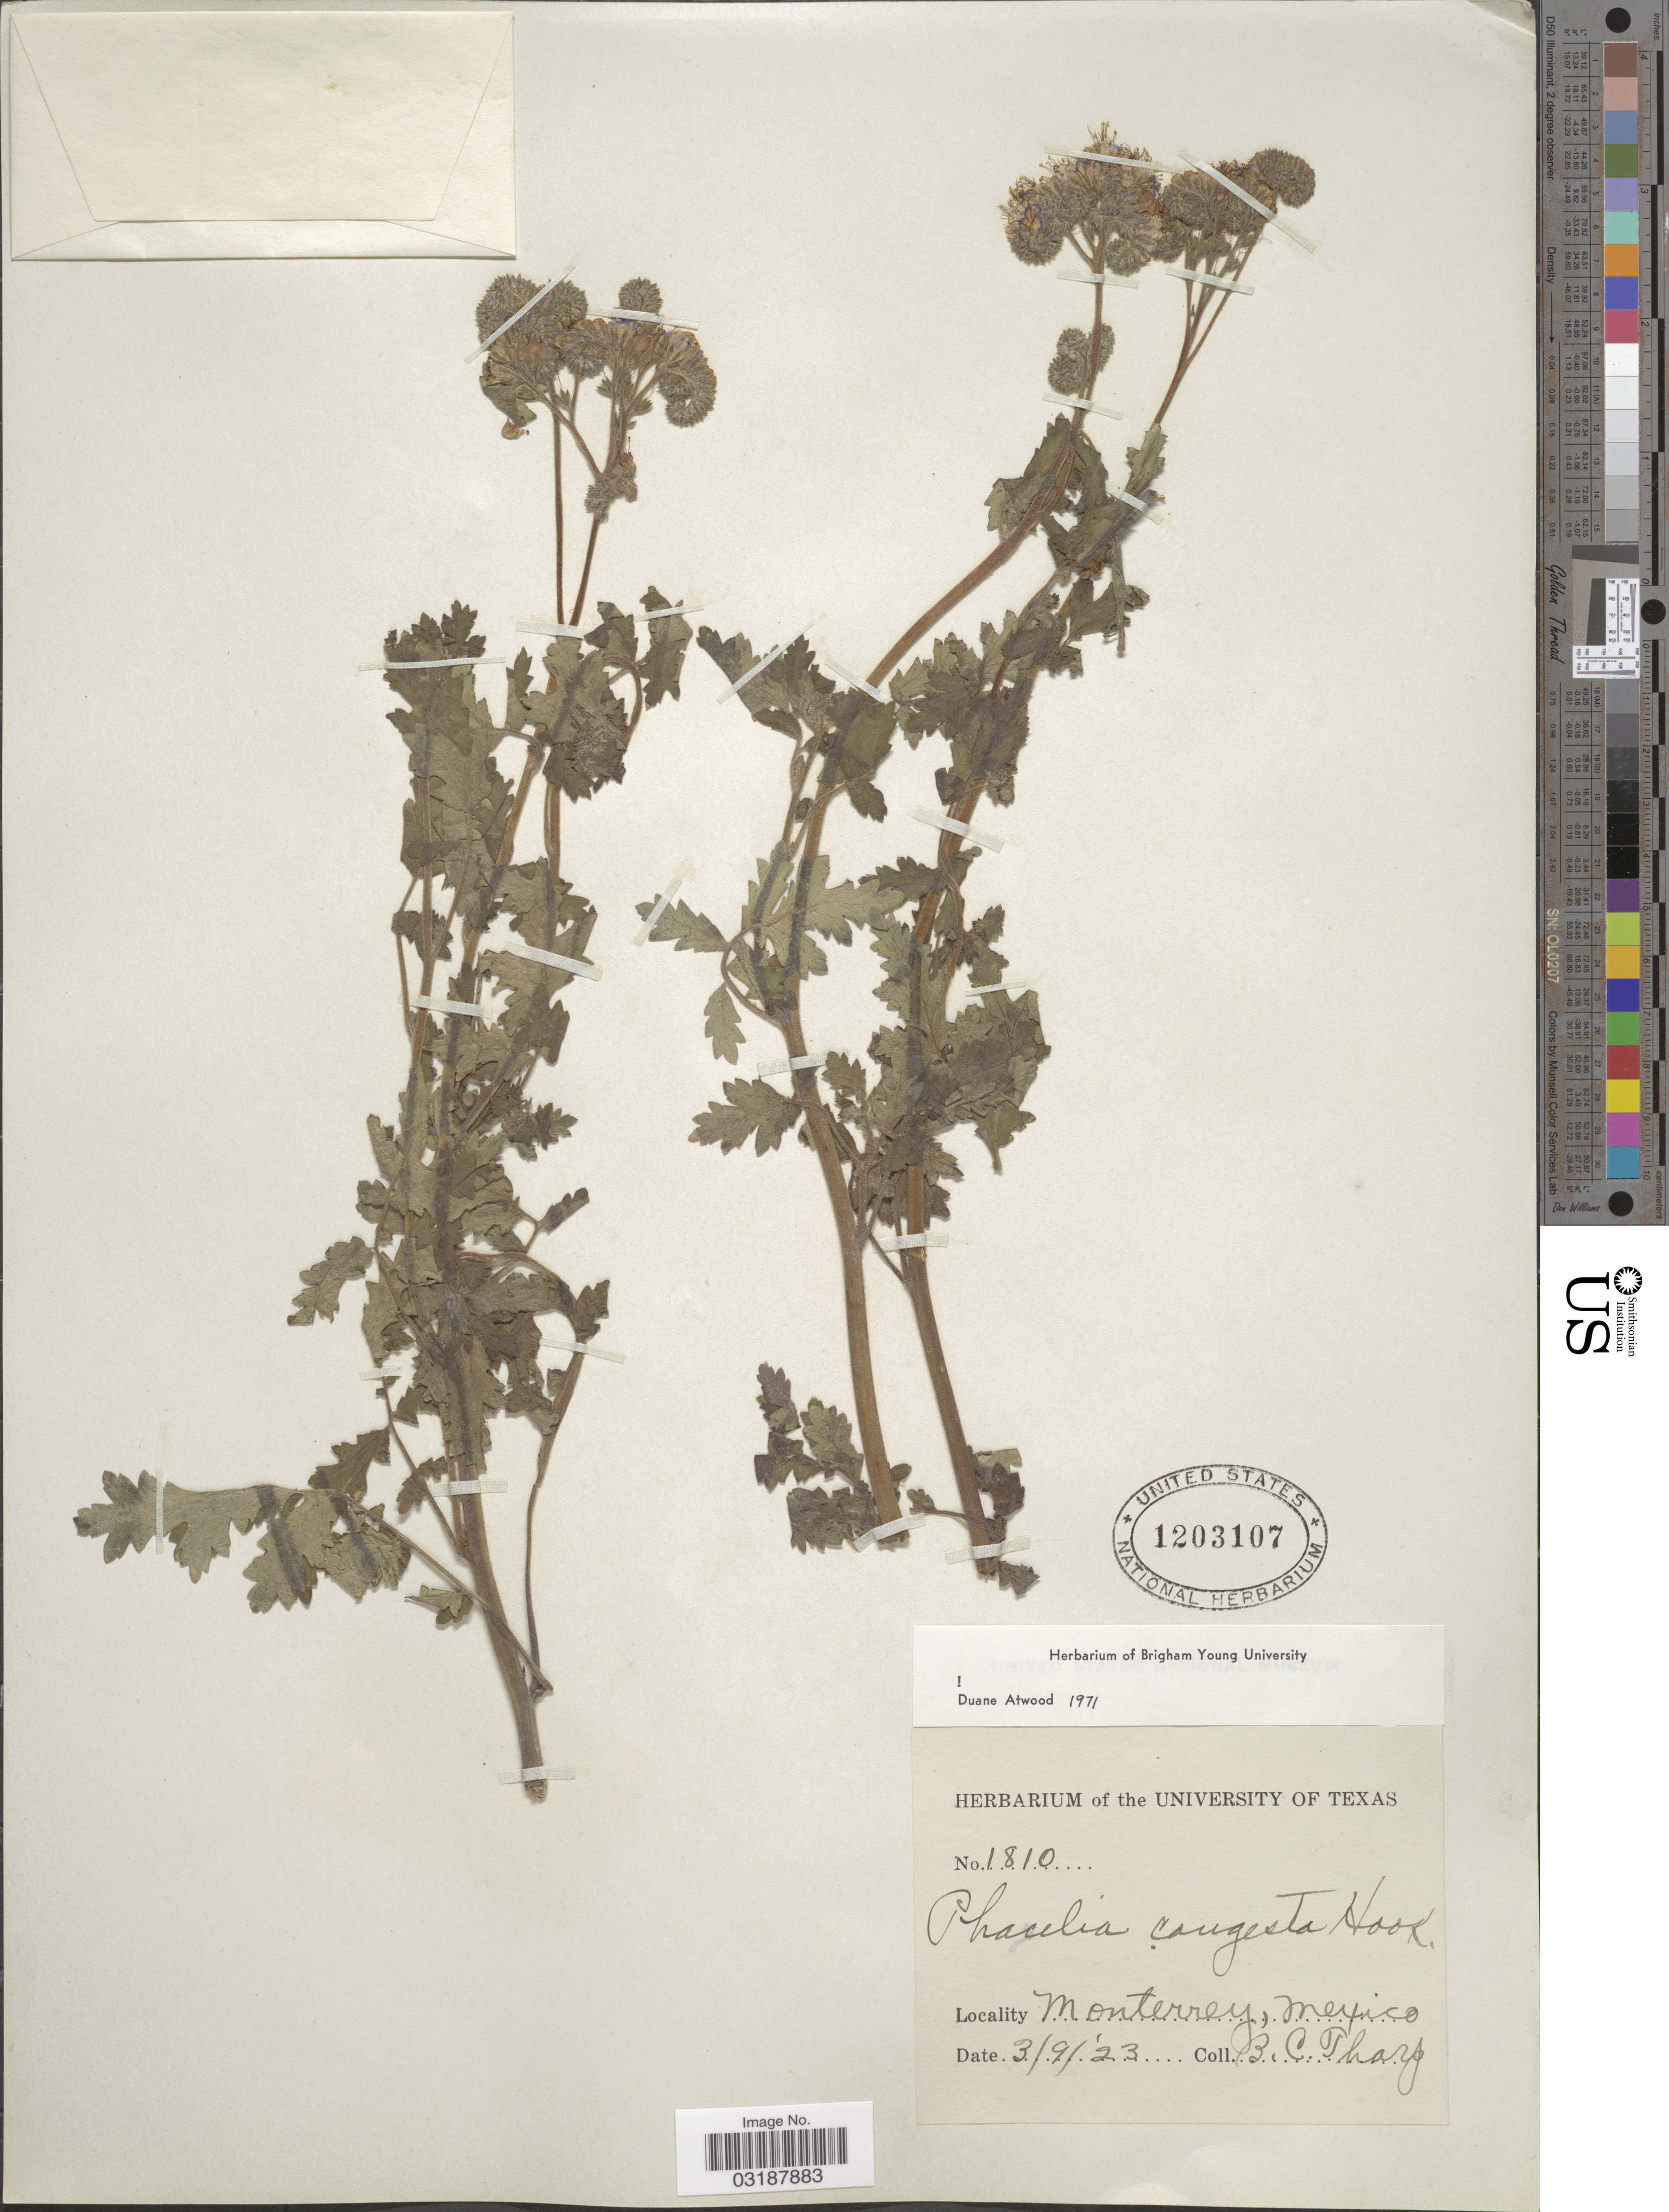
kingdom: Plantae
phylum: Tracheophyta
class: Magnoliopsida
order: Boraginales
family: Hydrophyllaceae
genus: Phacelia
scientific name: Phacelia congesta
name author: Hook.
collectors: B. C. Tharp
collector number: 1810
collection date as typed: Transcribed d/m/y: 3/9/23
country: Mexico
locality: Monterrey.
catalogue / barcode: US 1203107